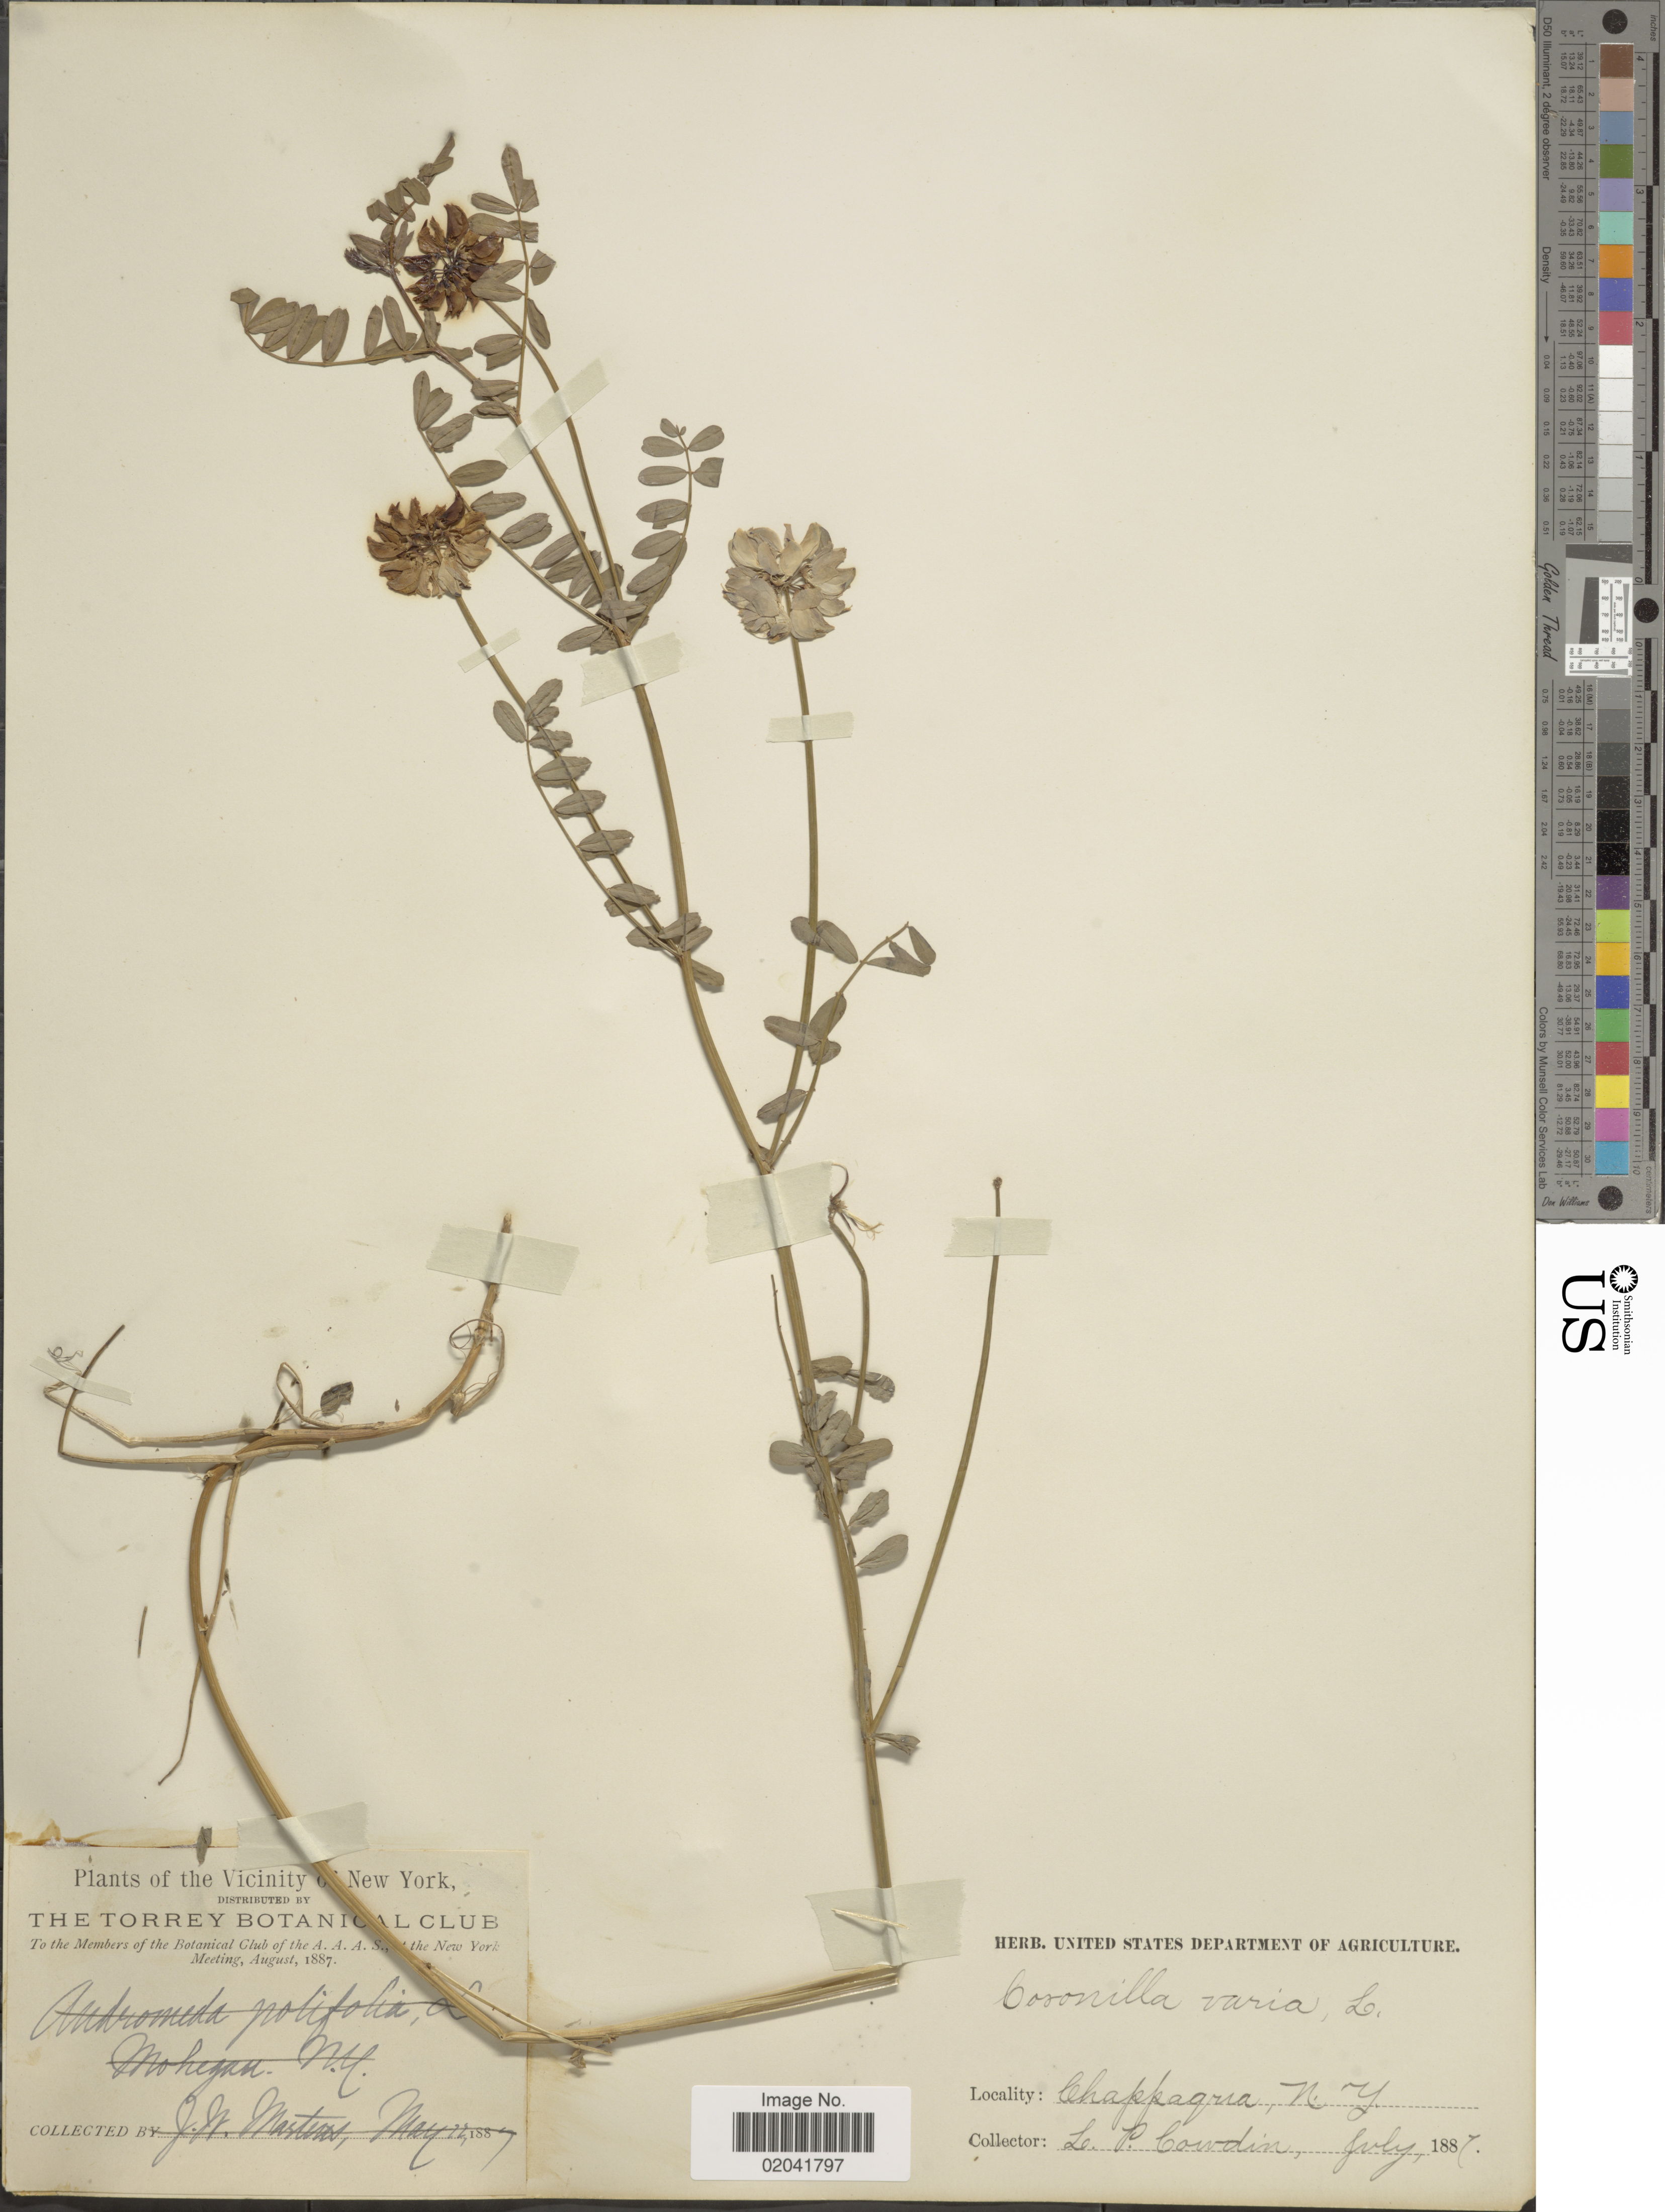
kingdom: Plantae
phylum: Tracheophyta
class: Magnoliopsida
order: Fabales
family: Fabaceae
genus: Coronilla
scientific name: Coronilla varia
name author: L.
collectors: L. Cowdin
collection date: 1887-07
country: United States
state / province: New York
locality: The Vicinity of New York, Chappaqria